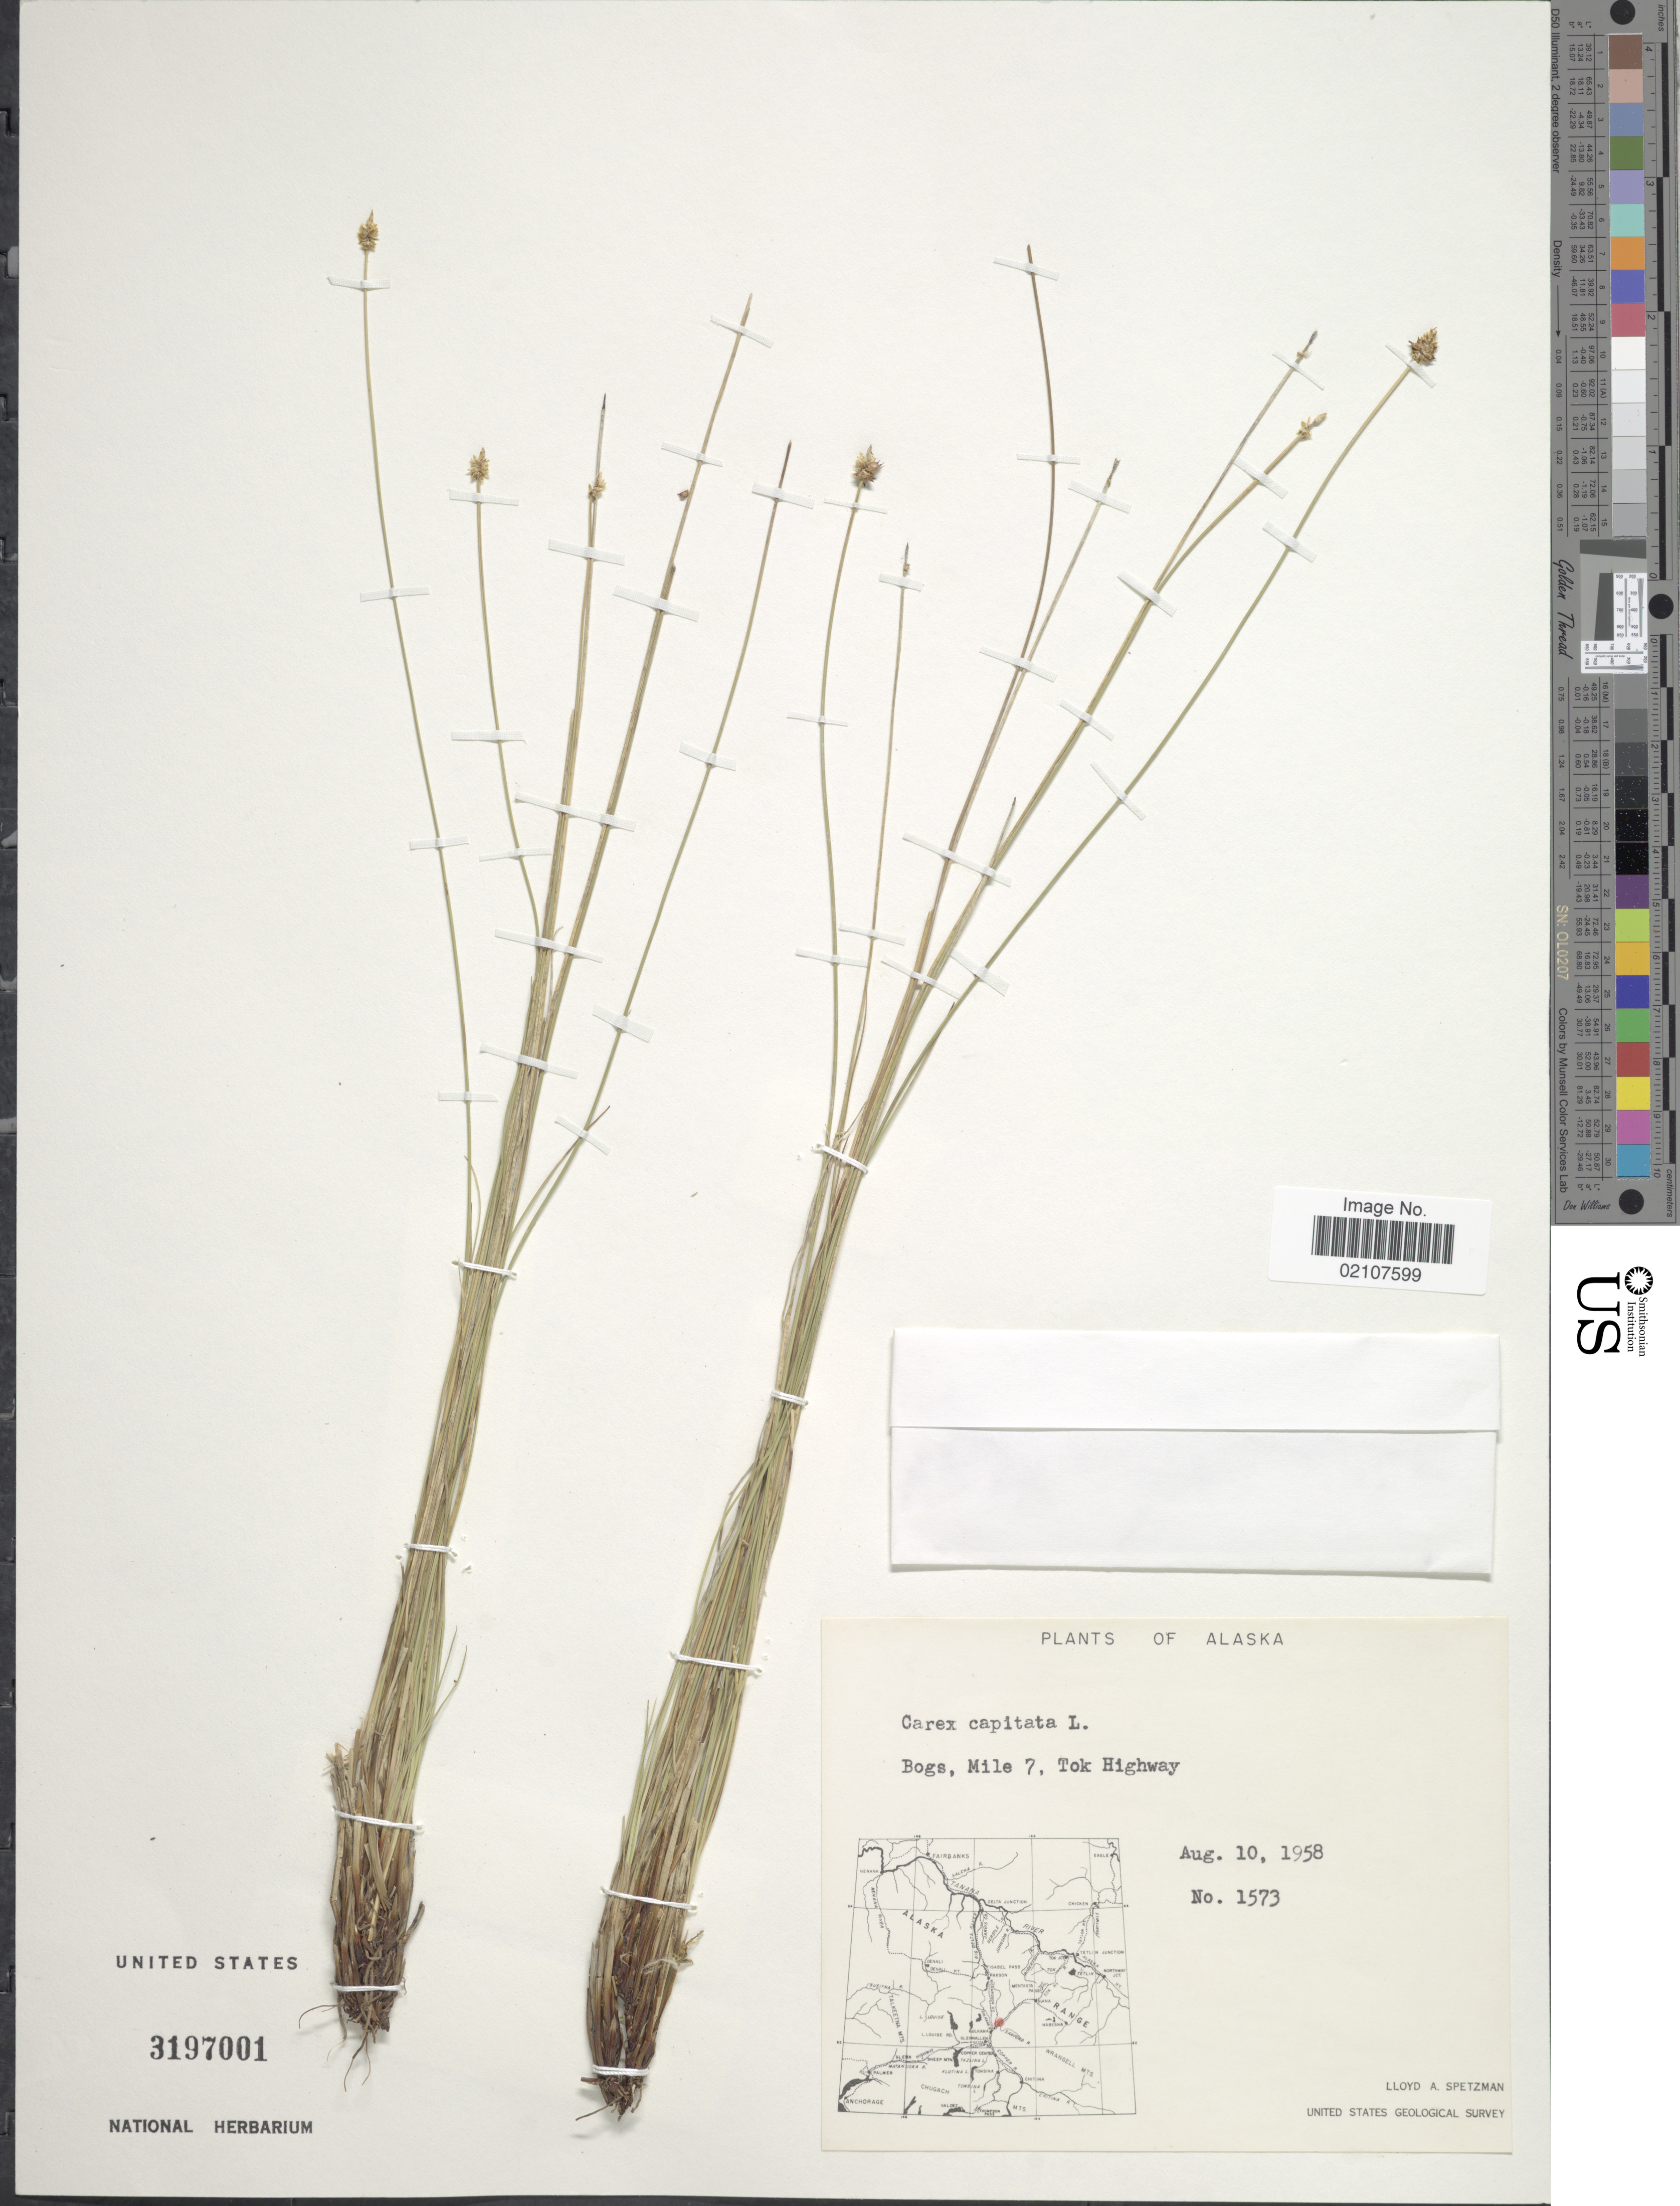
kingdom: Plantae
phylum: Tracheophyta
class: Liliopsida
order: Poales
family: Cyperaceae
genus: Carex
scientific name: Carex capitata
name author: L.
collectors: L. Spetzman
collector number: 1573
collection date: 1958-08-10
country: United States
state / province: Alaska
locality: Bogs, Mile 7, Tok Highway.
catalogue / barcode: US 3197001